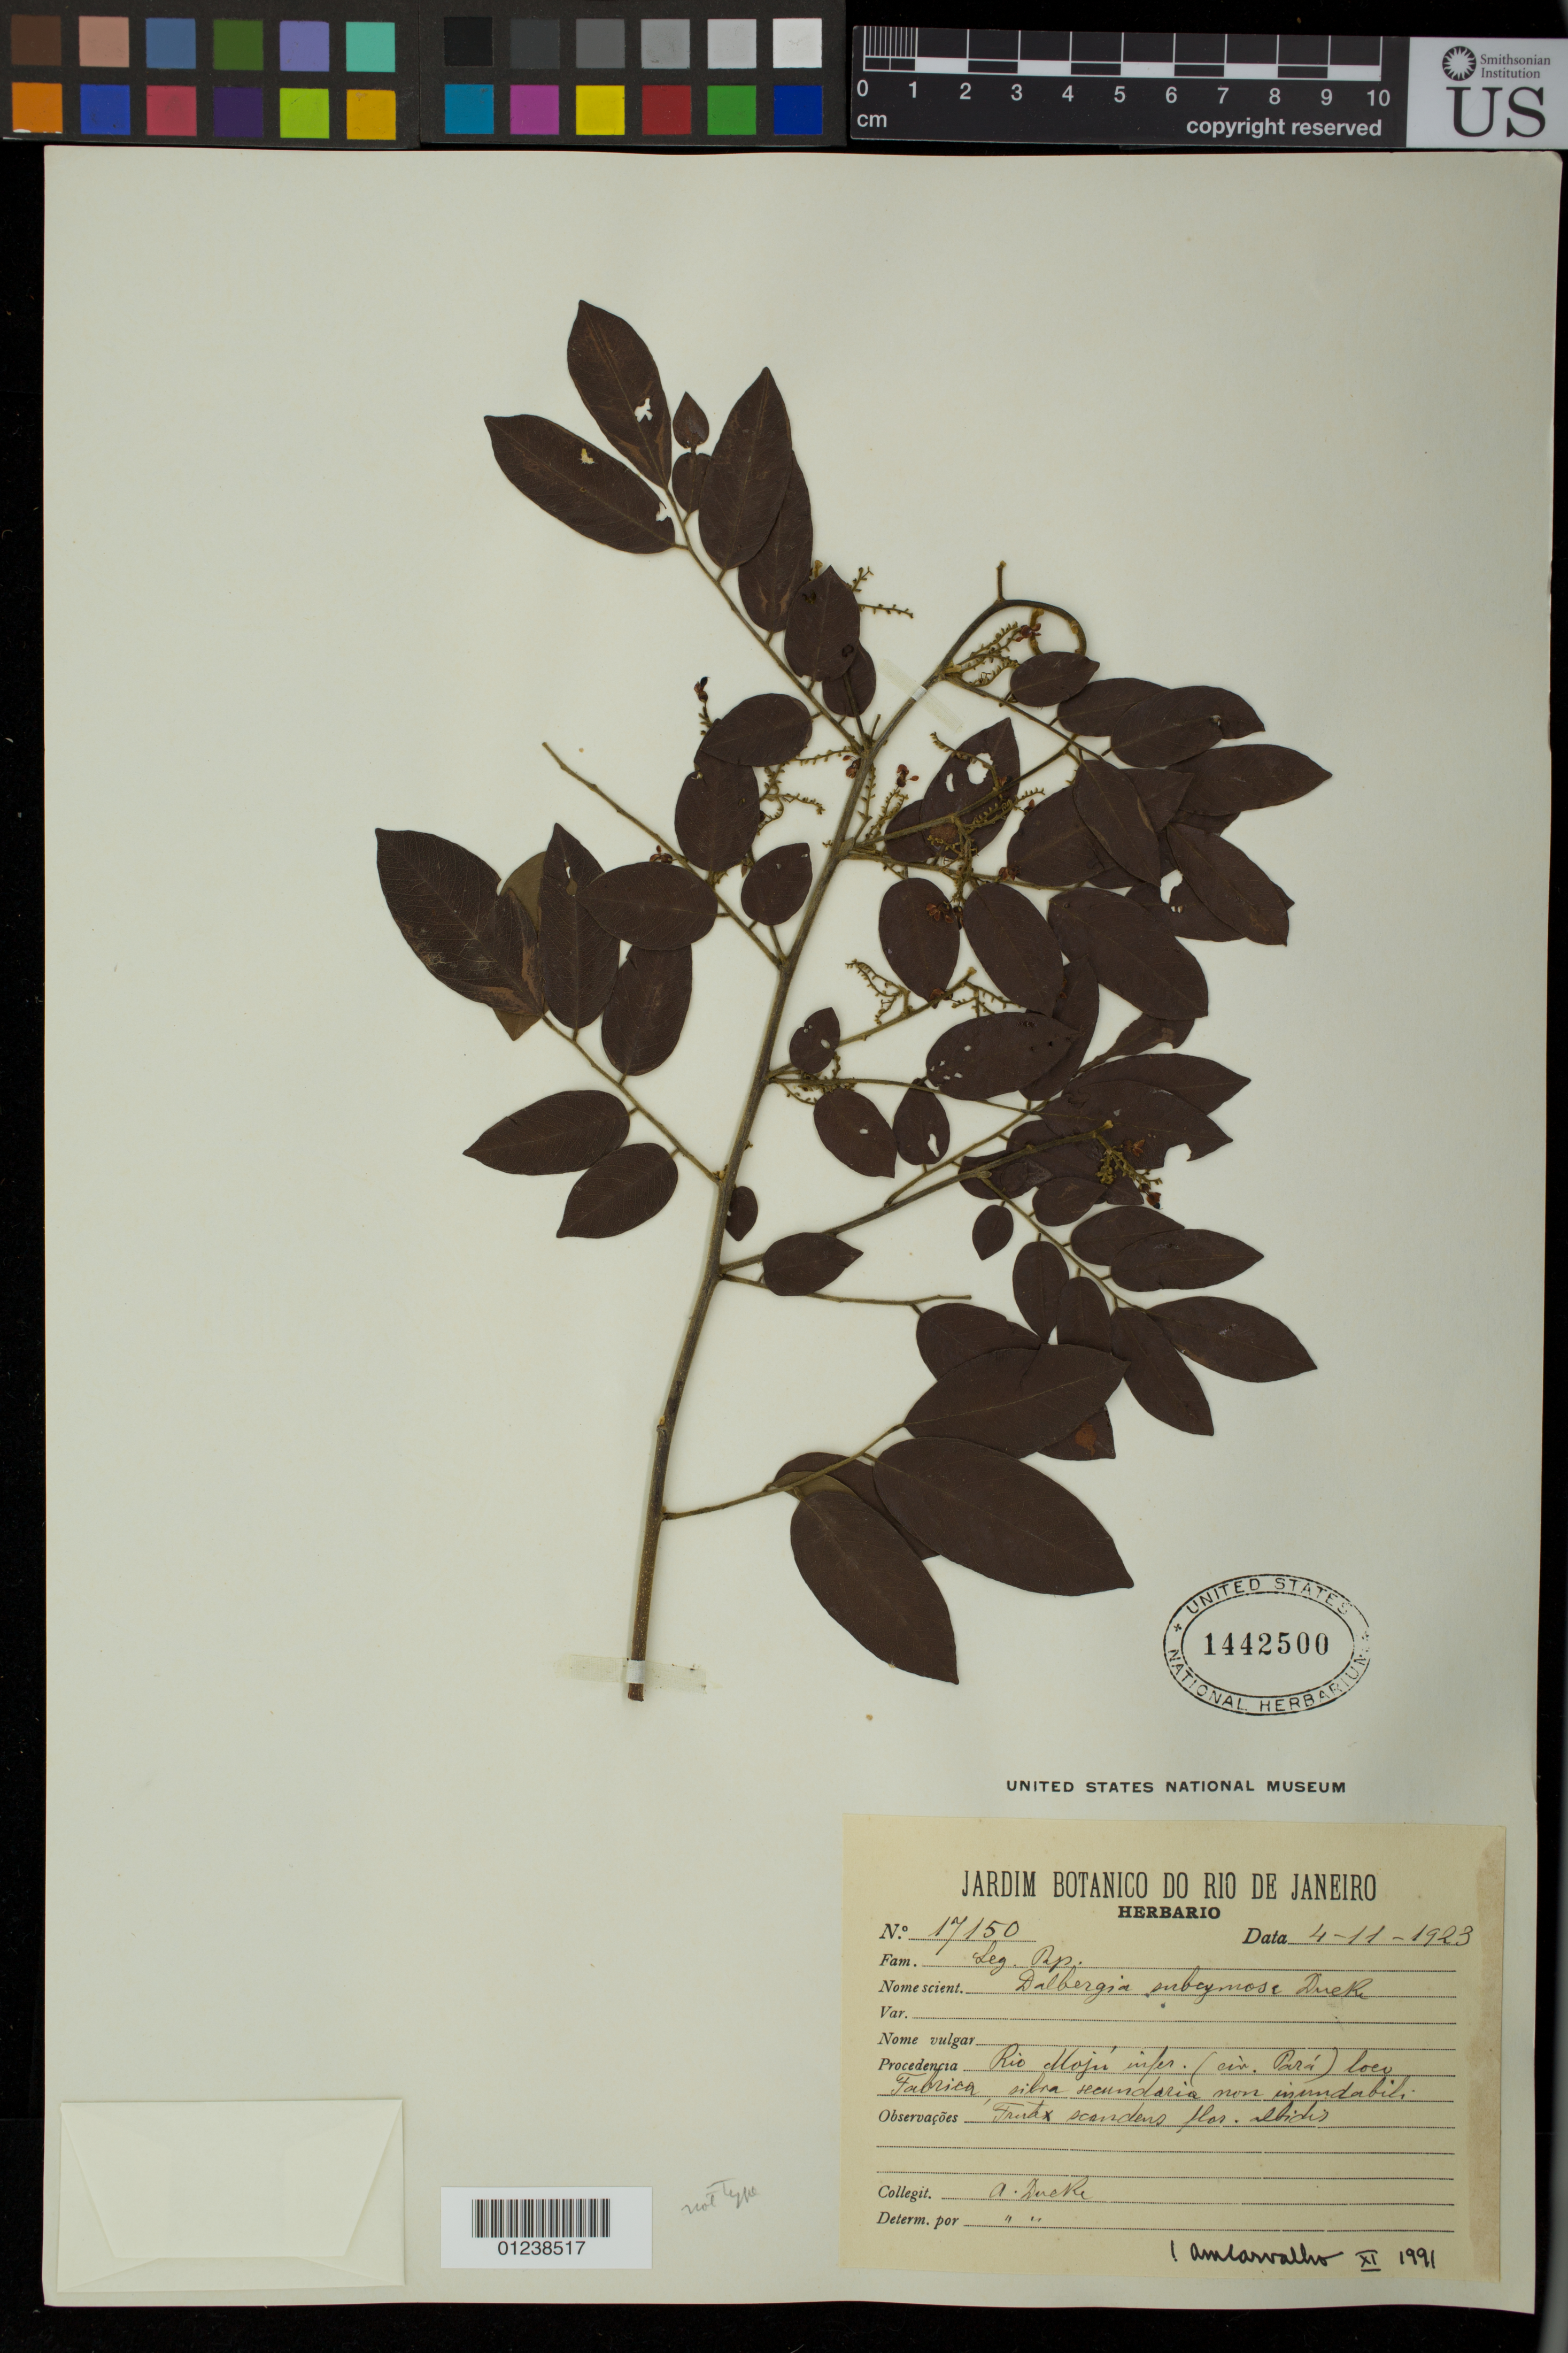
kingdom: Plantae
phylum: Tracheophyta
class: Magnoliopsida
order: Fabales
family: Fabaceae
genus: Dalbergia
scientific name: Dalbergia subcymosa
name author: Ducke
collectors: A. Ducke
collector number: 17150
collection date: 1923-04-11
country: Brazil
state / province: Para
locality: Rio Moju infer. (cin Para) love Fabrica, silva fecundaria non inundabili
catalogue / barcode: US 1442500